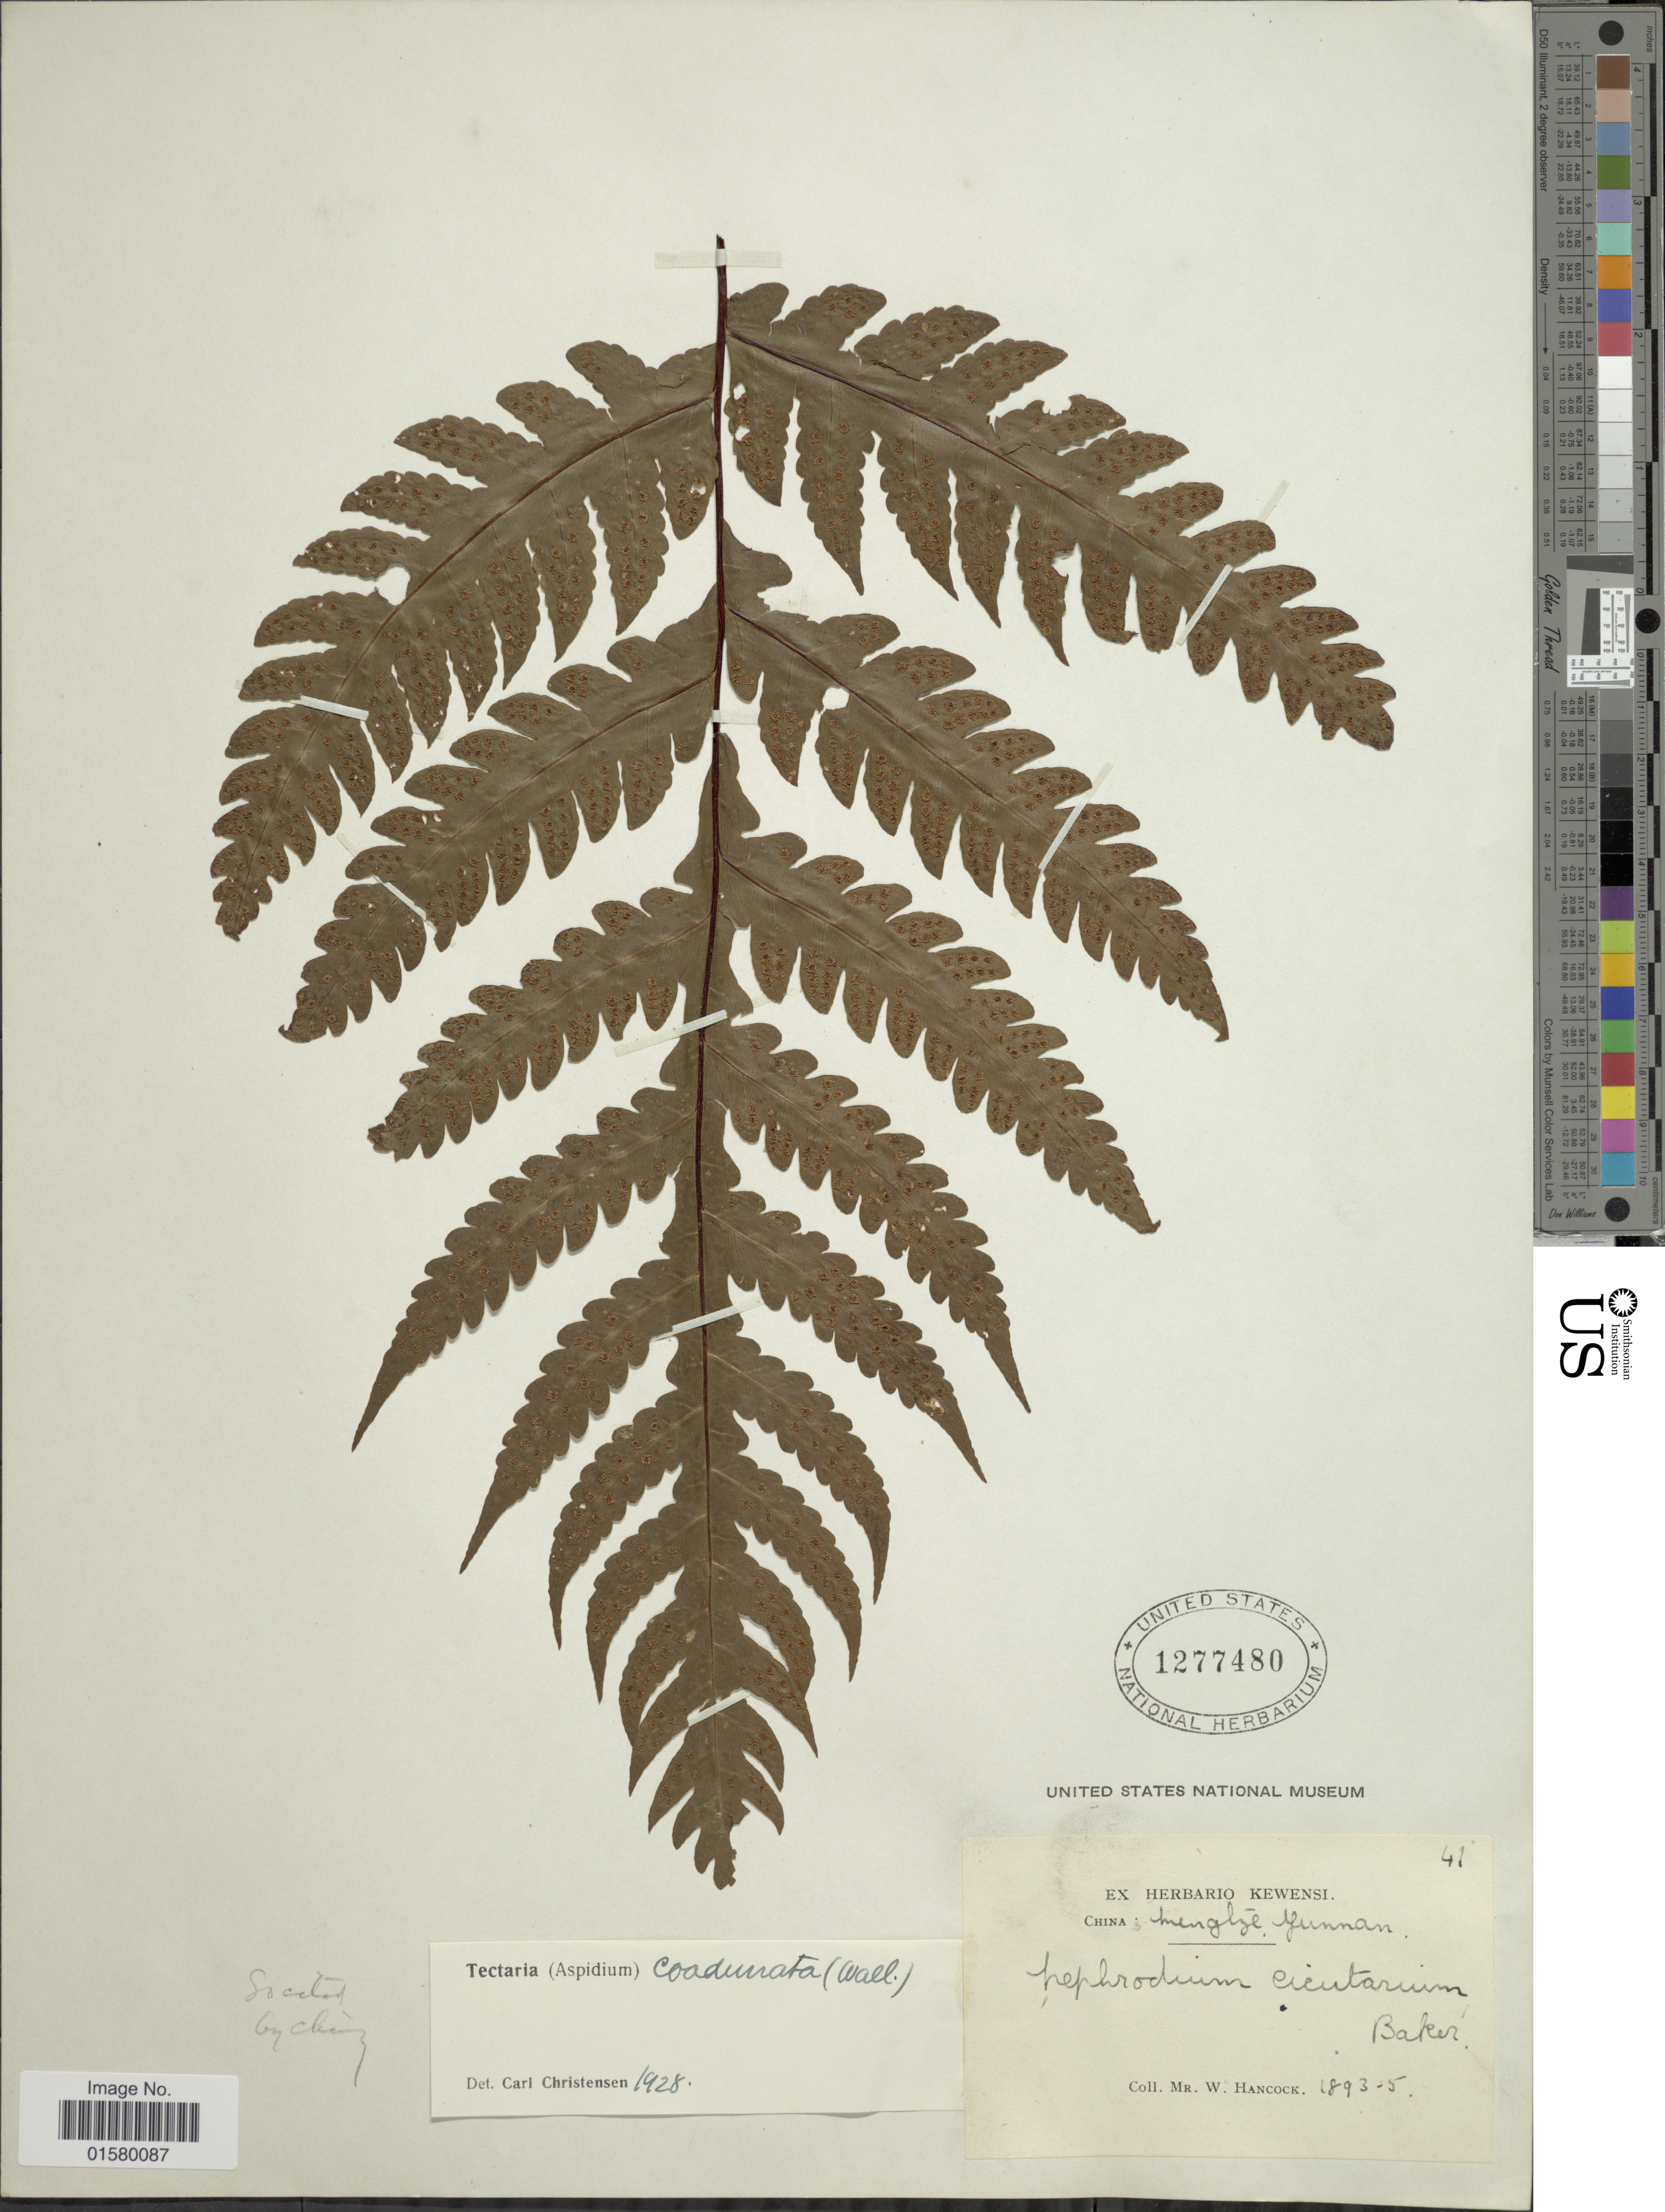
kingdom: Plantae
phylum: Tracheophyta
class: Polypodiopsida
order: Polypodiales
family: Tectariaceae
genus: Tectaria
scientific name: Tectaria coadunata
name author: (J. Sm.) C. Chr.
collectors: W. Hancock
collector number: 41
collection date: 1893/1895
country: China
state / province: Yunnan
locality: China: Mengtze, Yunnan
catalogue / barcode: US 1277480